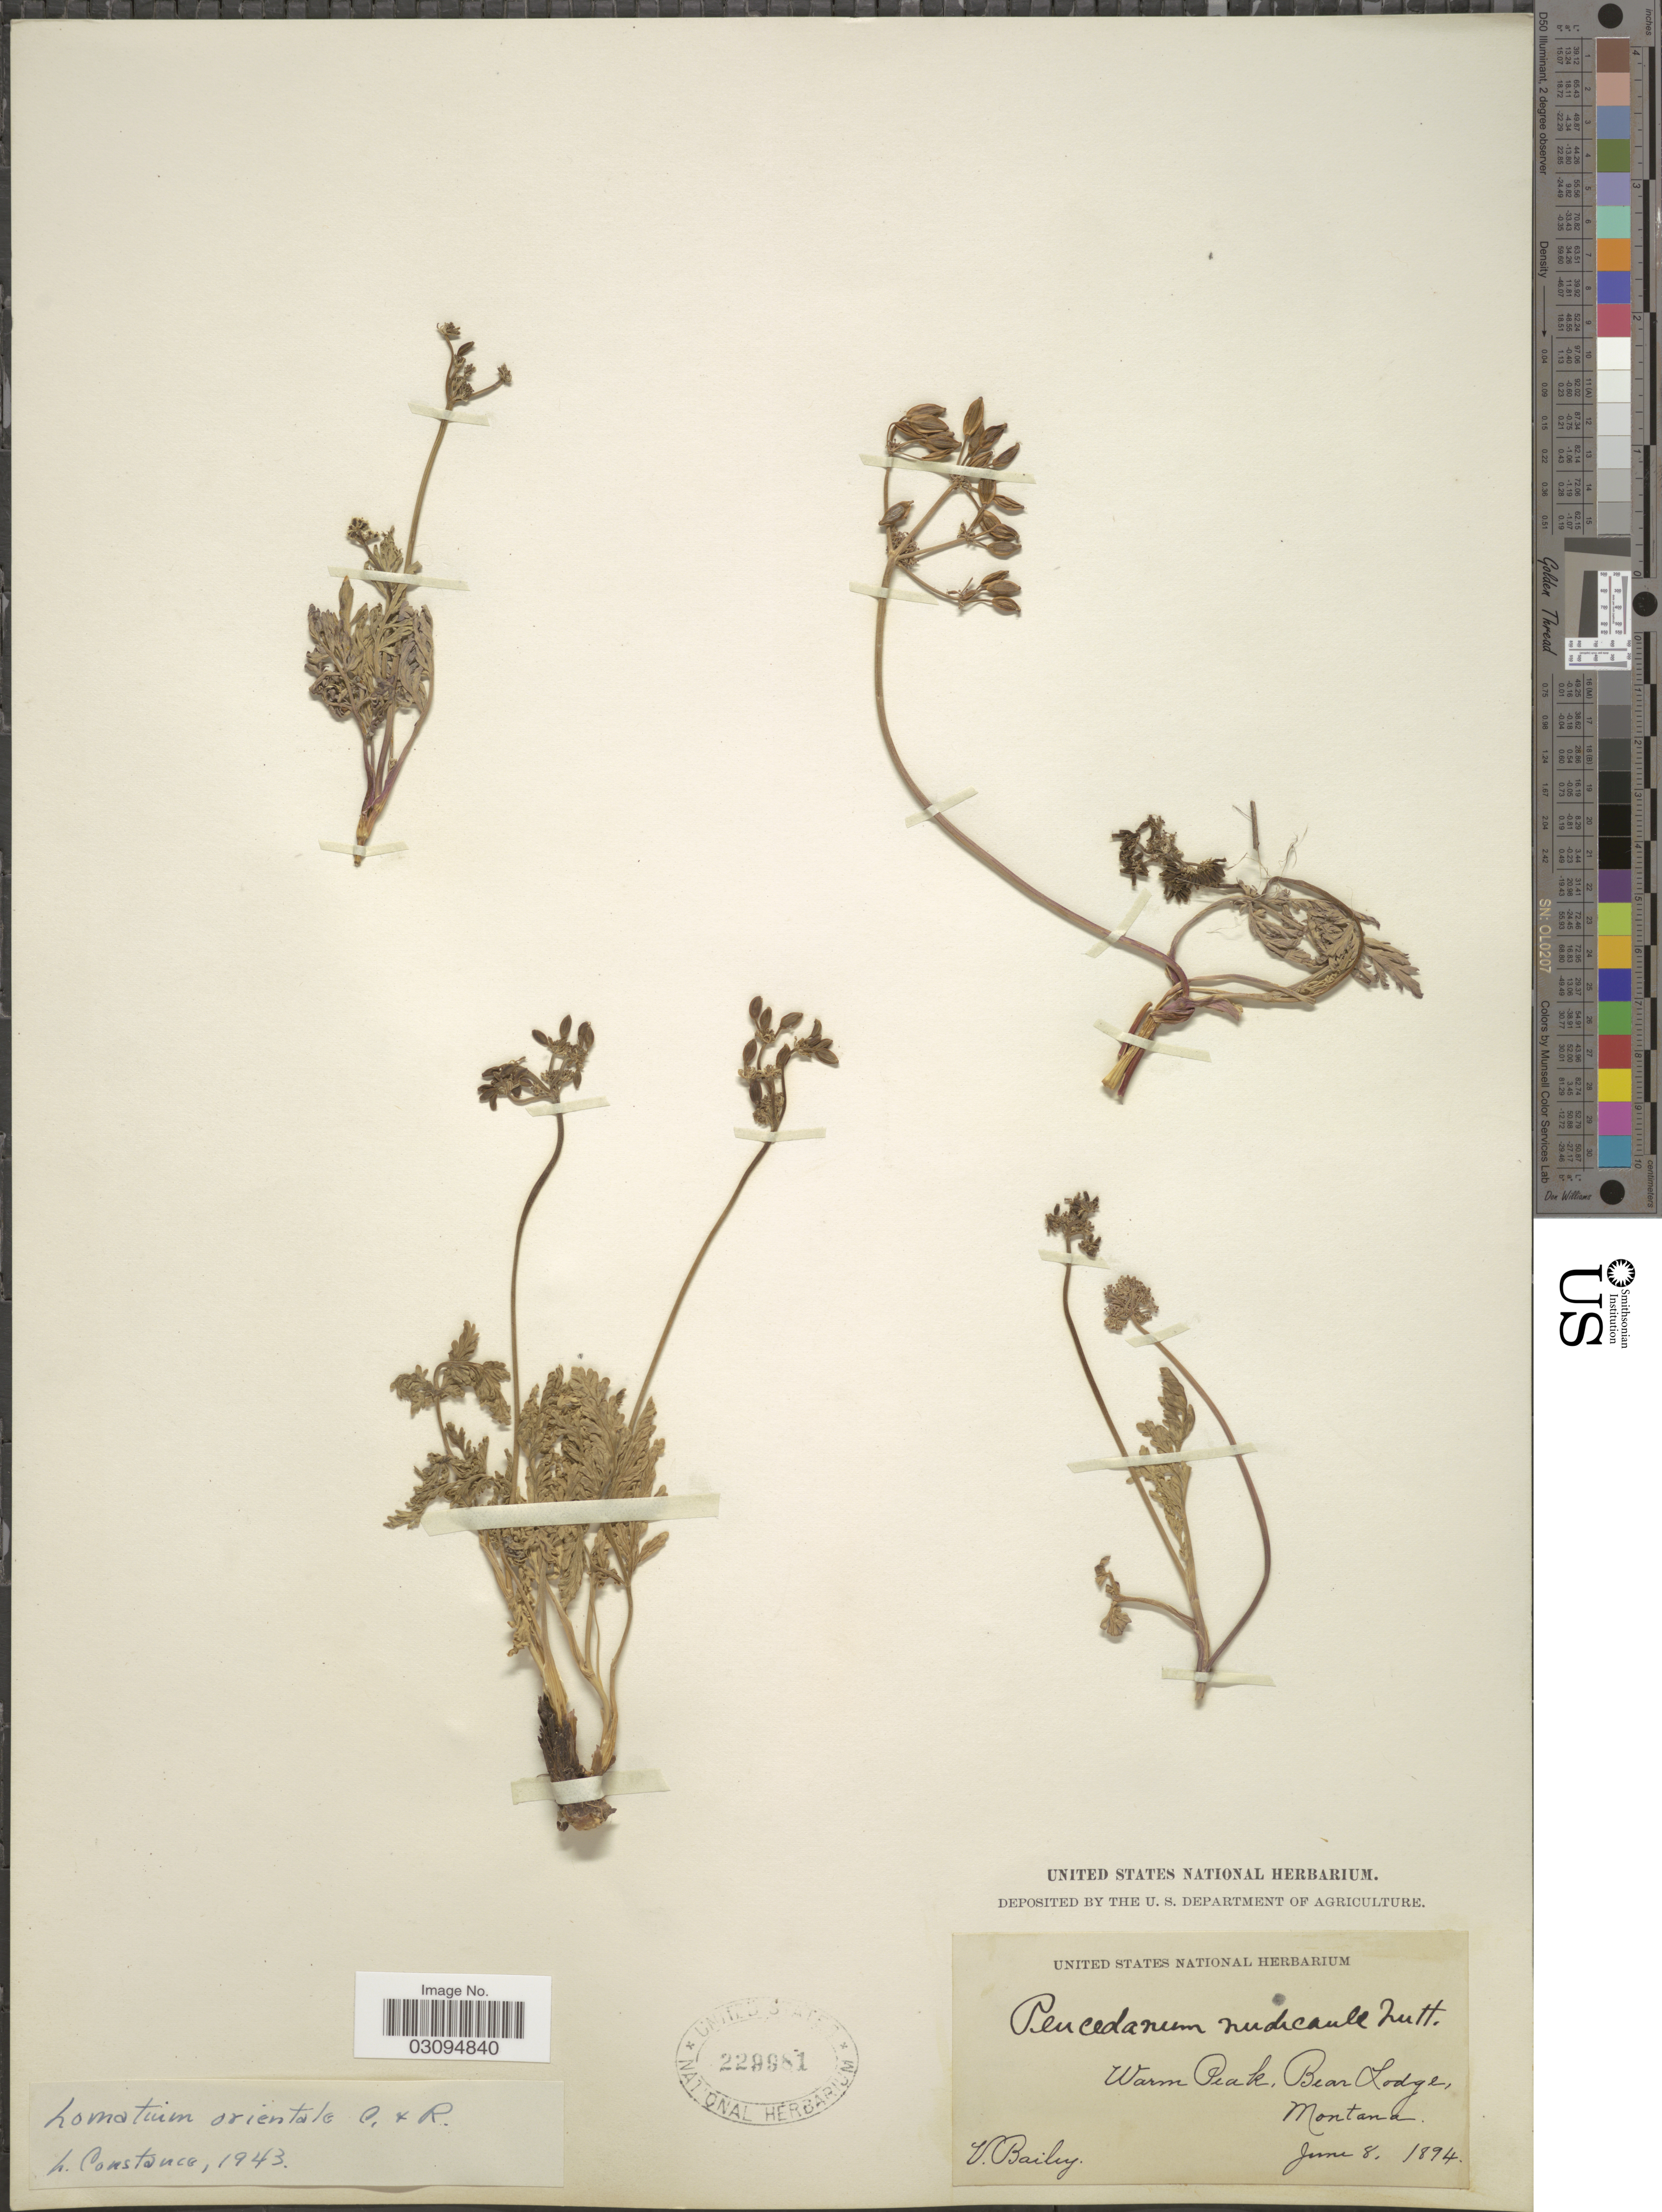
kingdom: Plantae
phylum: Tracheophyta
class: Magnoliopsida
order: Apiales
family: Apiaceae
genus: Lomatium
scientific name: Lomatium orientale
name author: J.M. Coult. & Rose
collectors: V. L. Bailey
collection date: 1894-06-08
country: United States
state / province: Montana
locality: Warm peak, Bear Lodge.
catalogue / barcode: US 229981